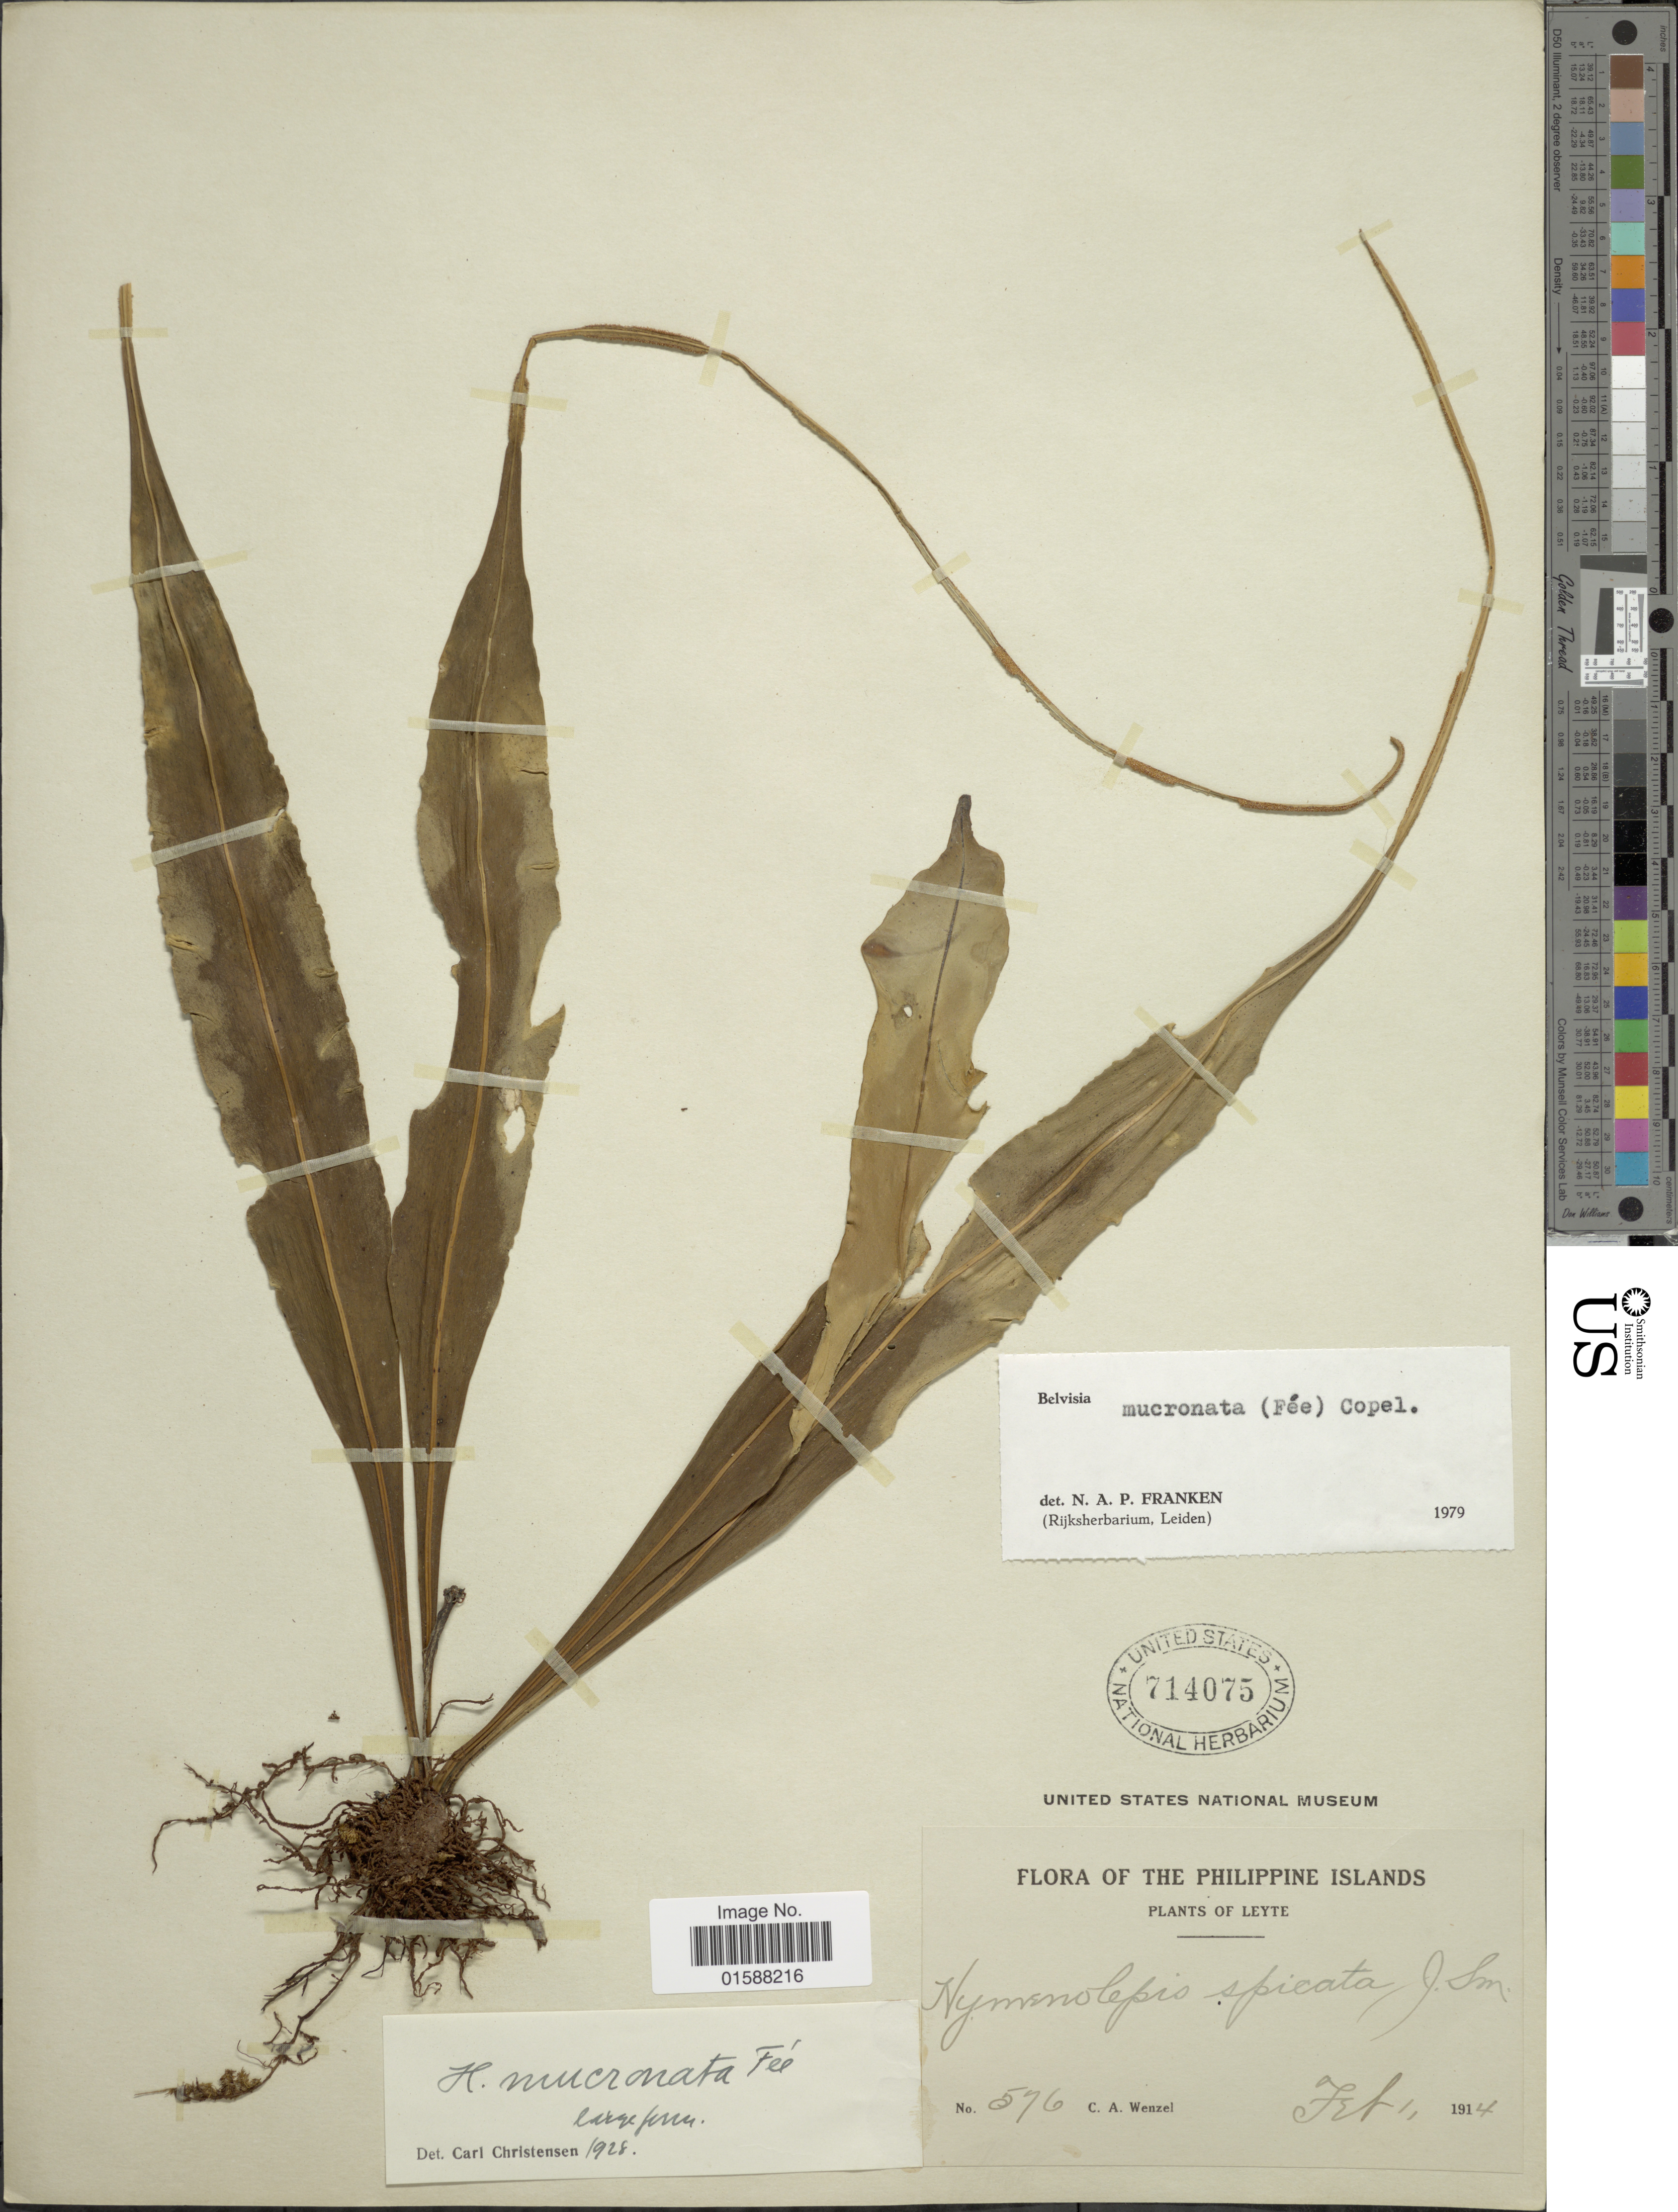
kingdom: Plantae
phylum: Tracheophyta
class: Polypodiopsida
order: Polypodiales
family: Polypodiaceae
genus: Lepisorus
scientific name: Lepisorus mucronatus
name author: (Fée) Li S. Wang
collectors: C. Wenzel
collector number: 596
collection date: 1914-02-01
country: Philippines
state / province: Eastern Visayas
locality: Philippine Islands. Leyte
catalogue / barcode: US 714075